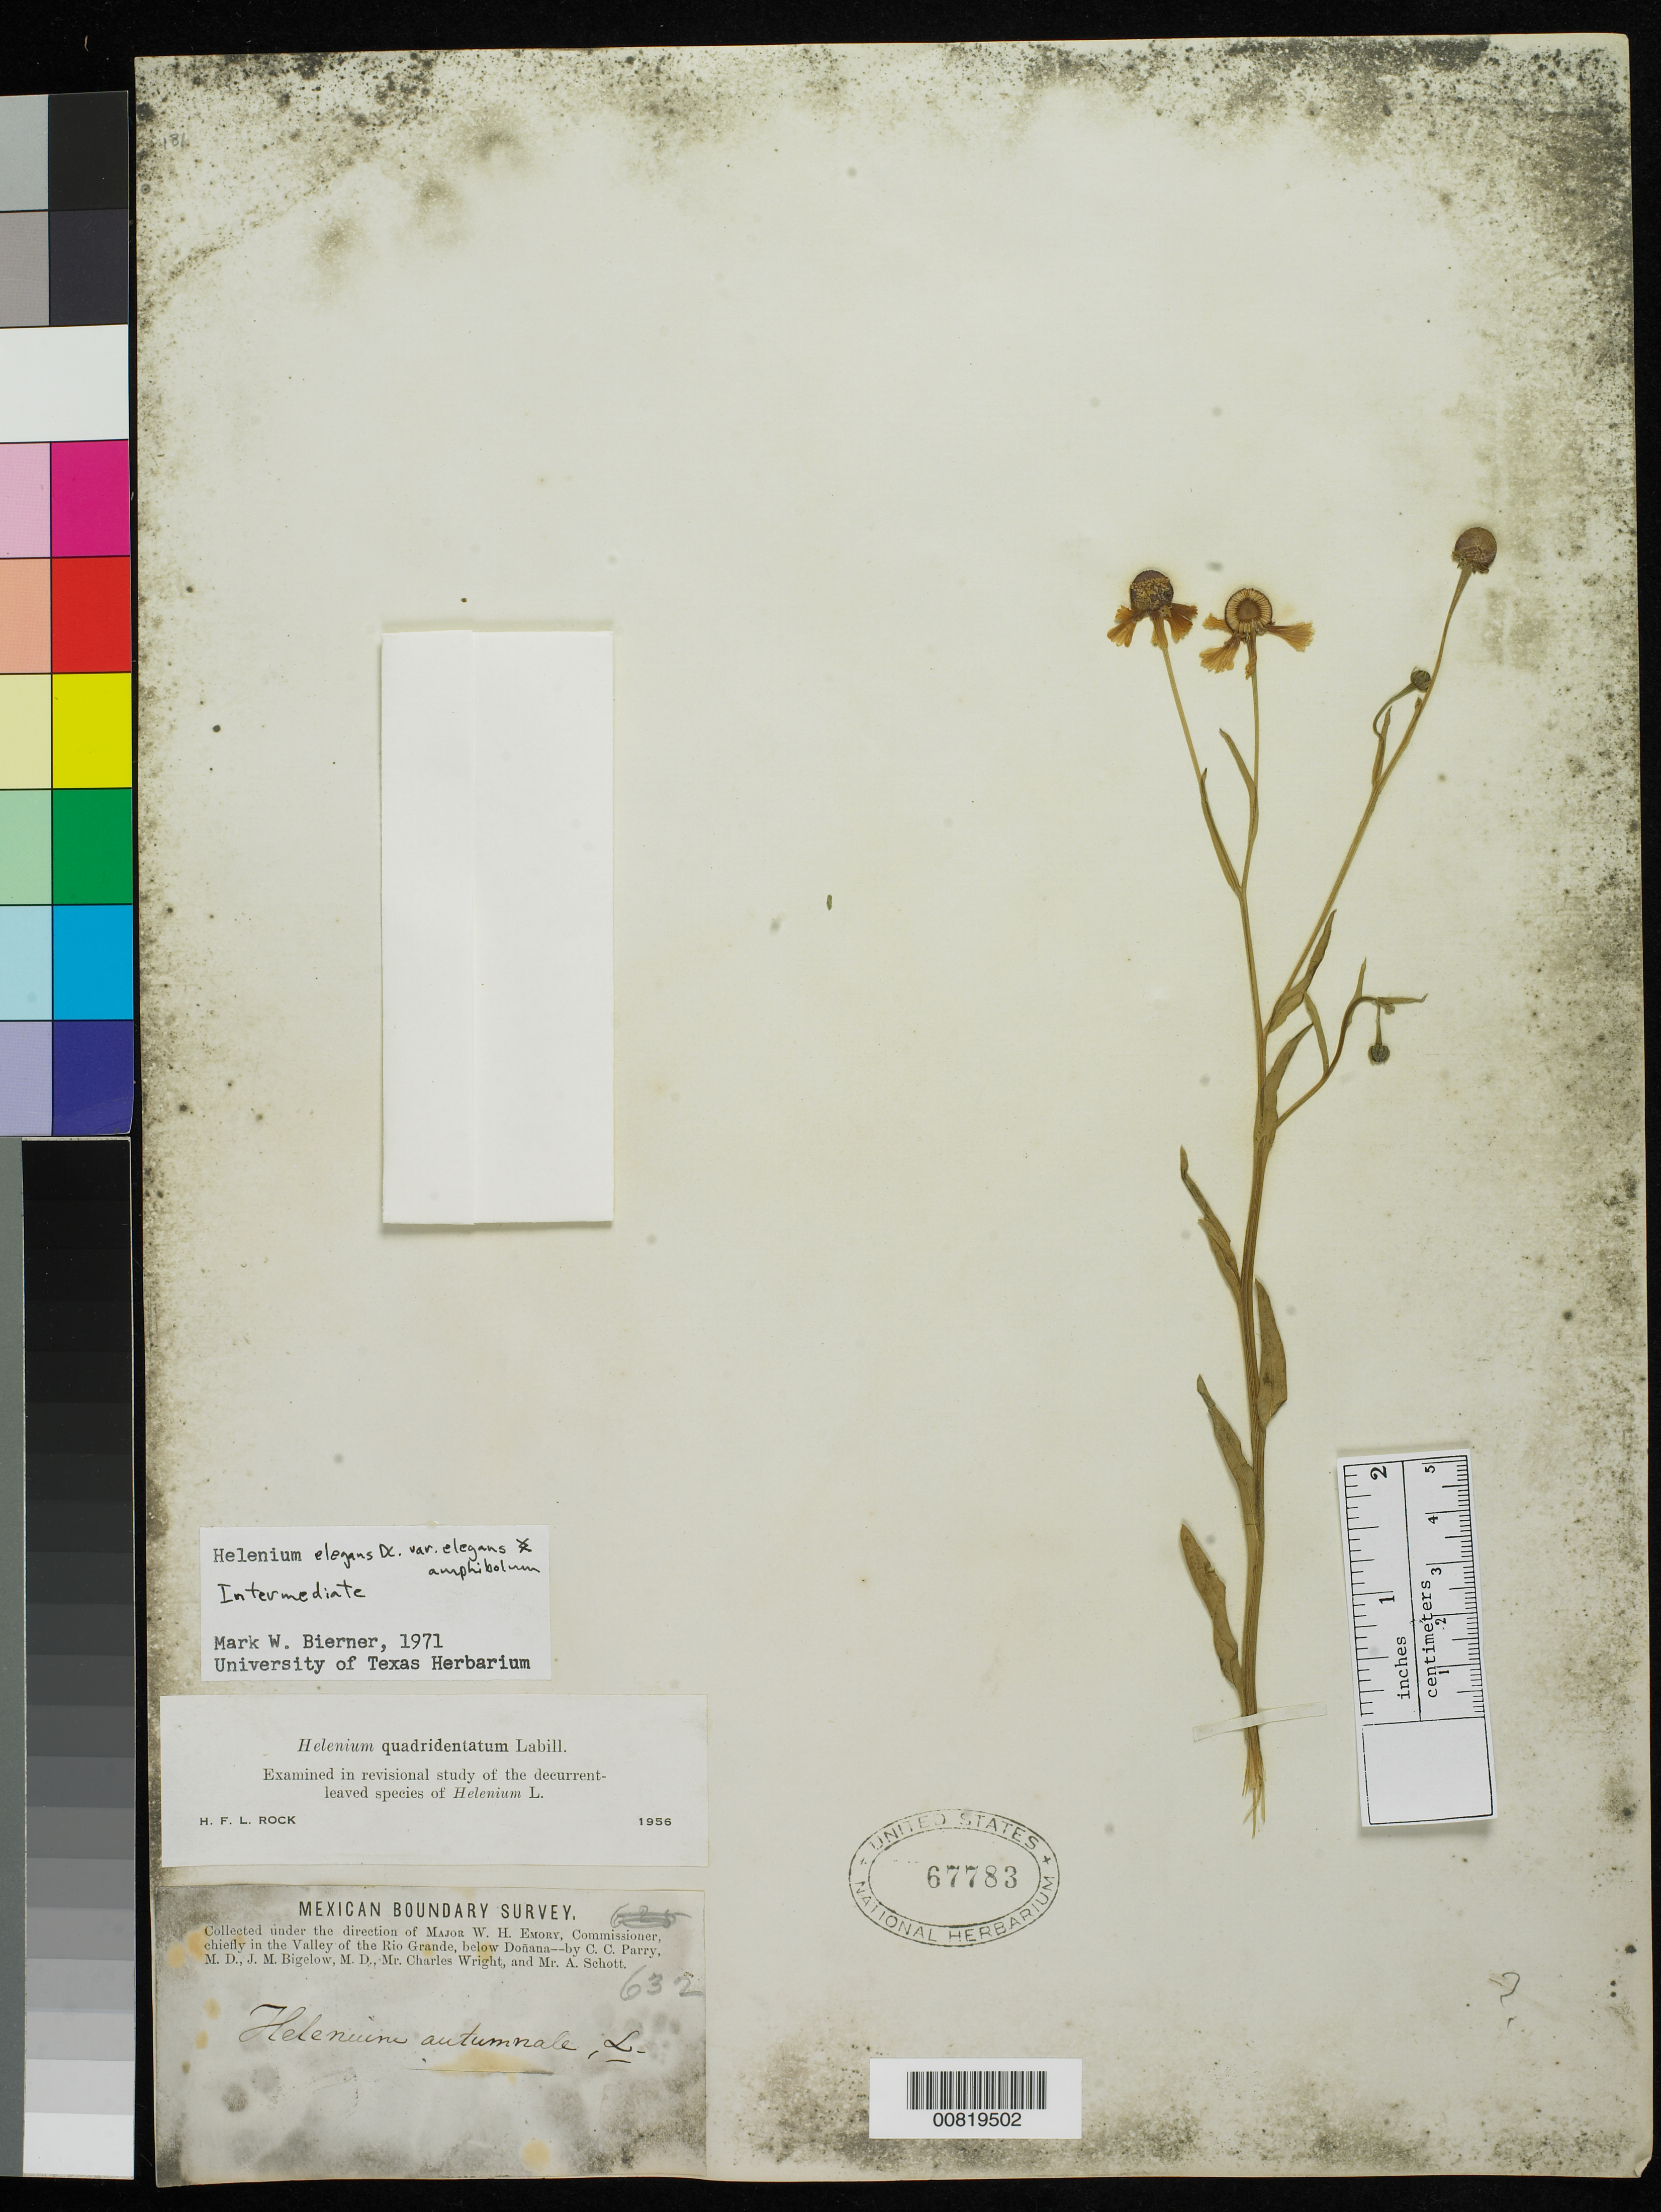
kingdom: Plantae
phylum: Tracheophyta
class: Magnoliopsida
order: Asterales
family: Asteraceae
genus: Helenium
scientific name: Helenium elegans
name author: DC.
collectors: C. C. Parry, J. M. Bigelow, C. Wright & A. C. V. Schott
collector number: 632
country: United States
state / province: New Mexico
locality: Valley of the Rio Grande, below Doñana, New Mexico.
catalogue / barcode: US 67783